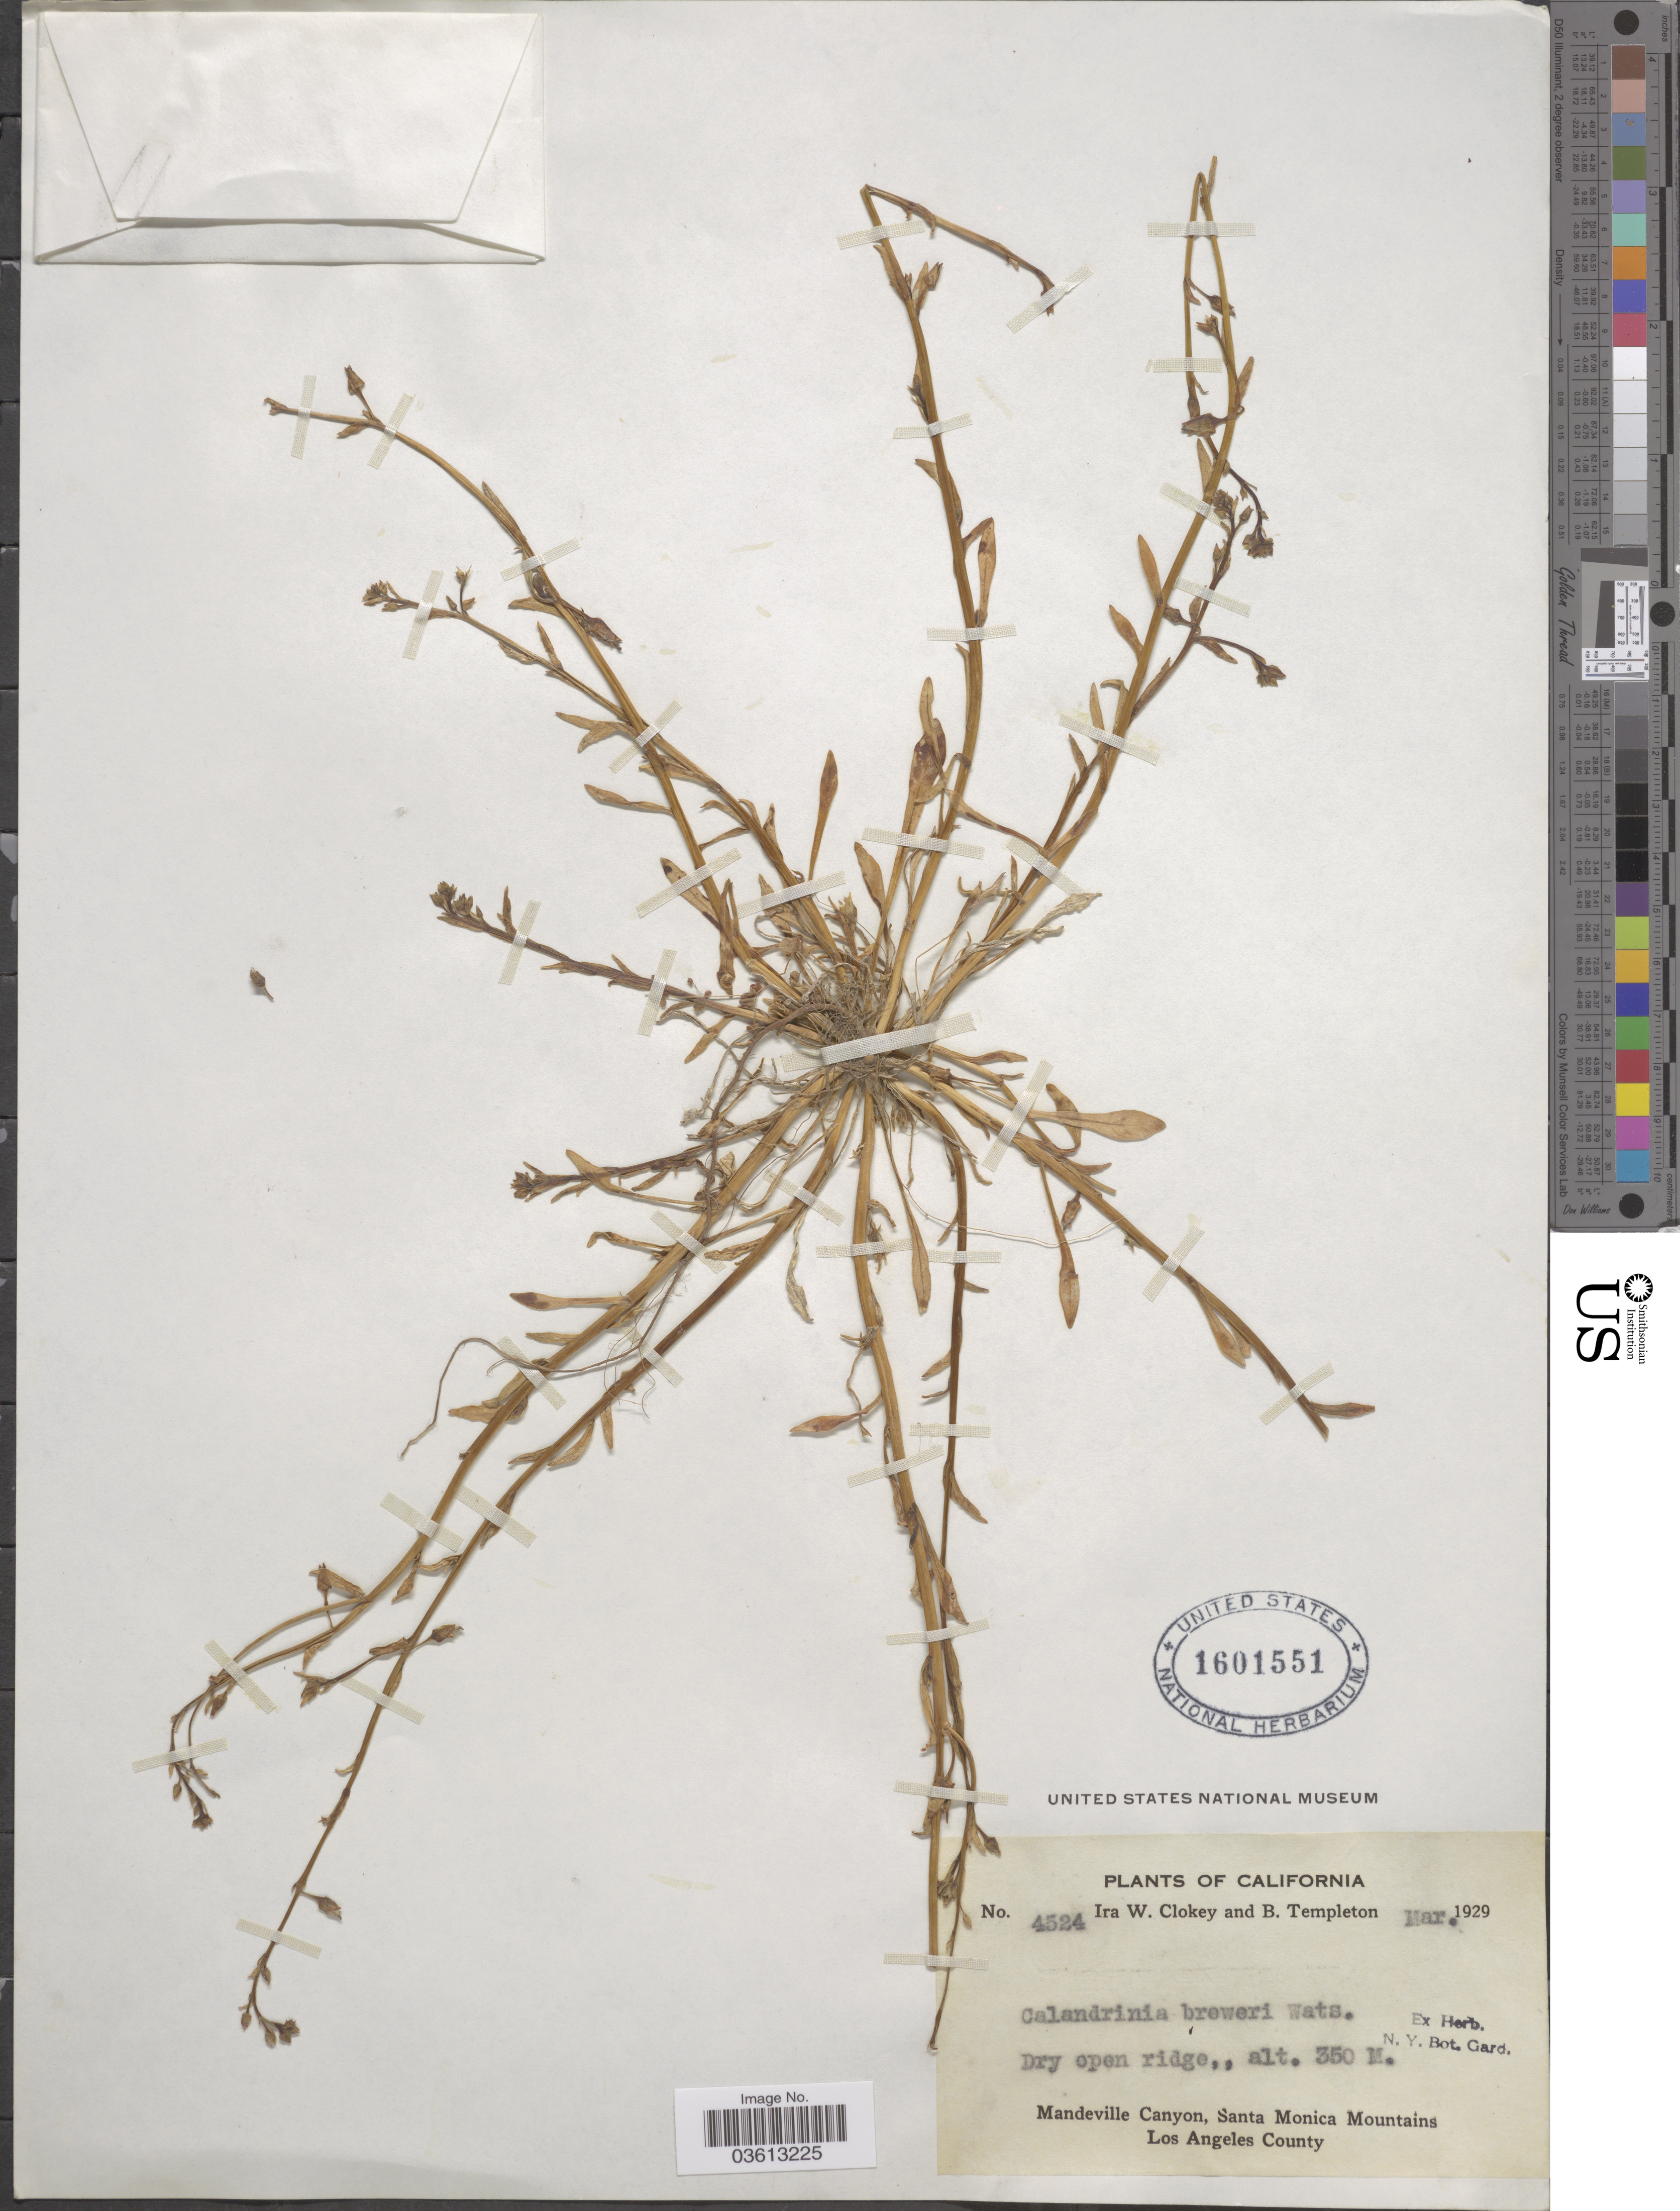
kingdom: Plantae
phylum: Tracheophyta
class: Magnoliopsida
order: Caryophyllales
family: Montiaceae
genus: Calandrinia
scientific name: Calandrinia breweri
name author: S. Watson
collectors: I. W. Clokey & B. Templeton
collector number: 4524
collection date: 1929-03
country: United States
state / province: California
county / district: Los Angeles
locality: Mandeville Canyon, Santa Monica Mountains, Los Angeles County.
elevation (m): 350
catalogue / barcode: US 1601551